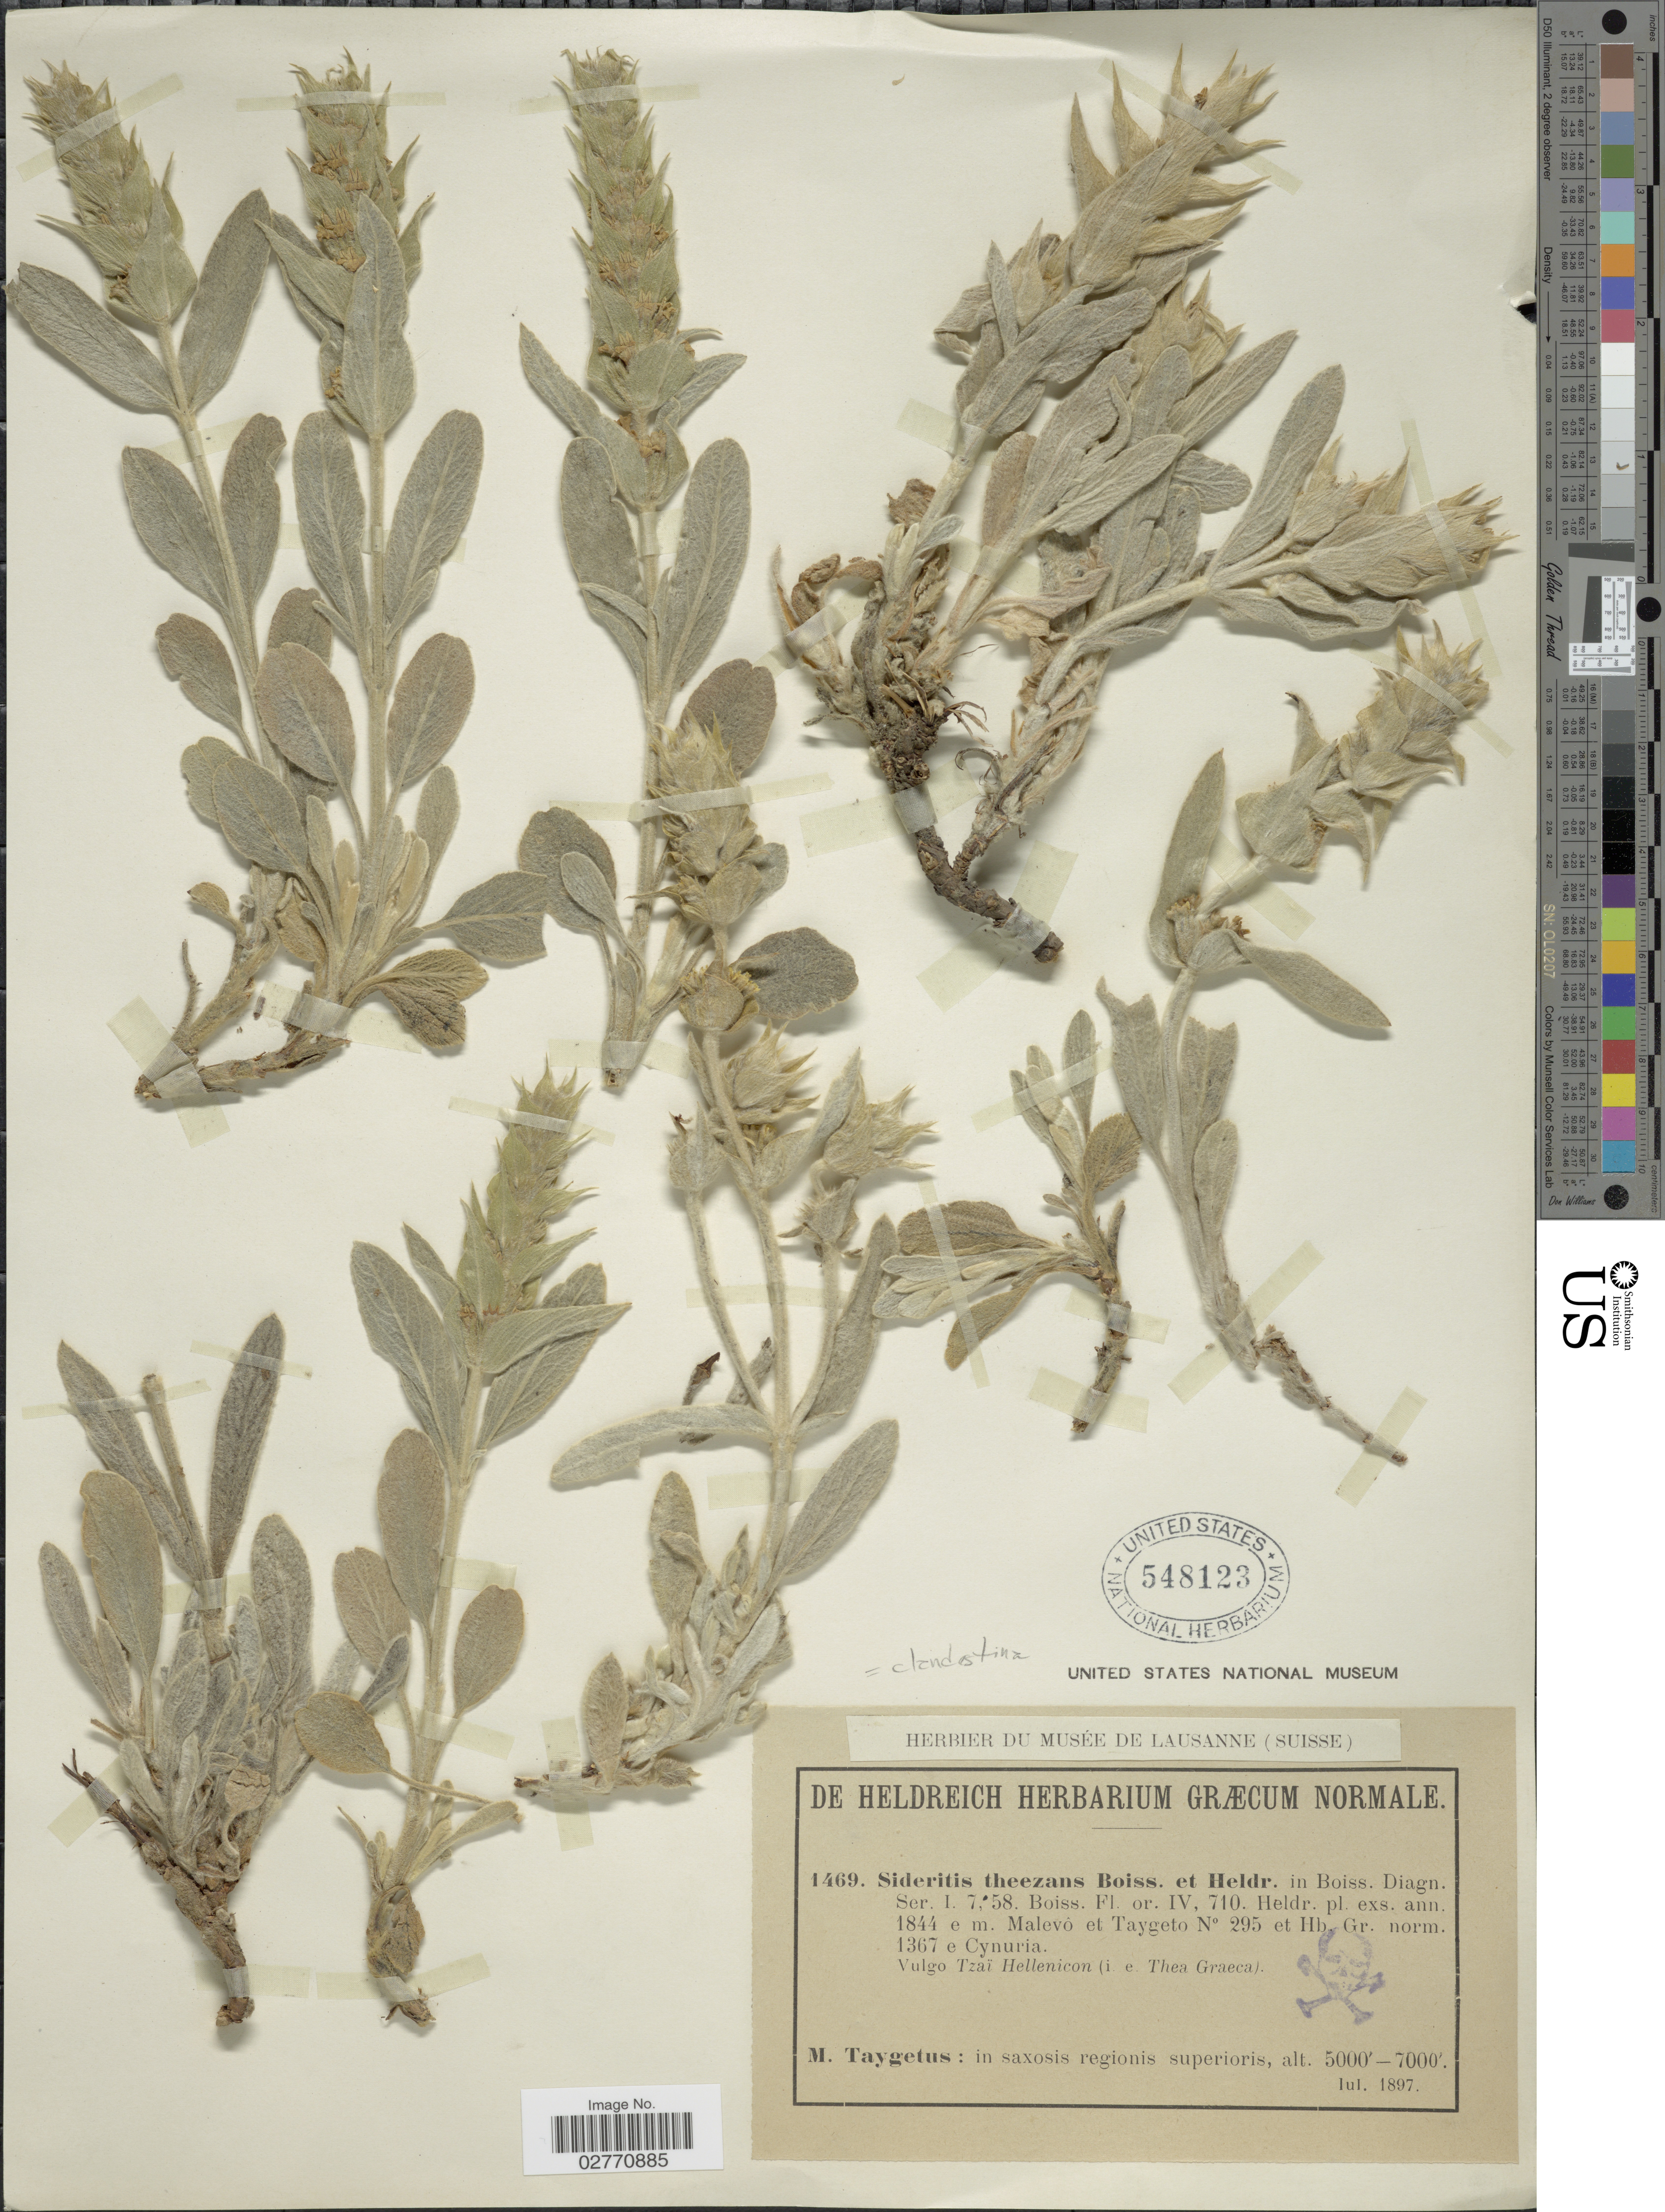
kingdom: Plantae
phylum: Tracheophyta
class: Magnoliopsida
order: Lamiales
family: Lamiaceae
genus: Sideritis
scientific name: Sideritis clandestina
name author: (Bory & Chaub.) Hayek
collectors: -. De Heldreich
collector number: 1469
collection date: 1897-07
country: Greece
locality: M. Taygetus: In saxosis regionis superioris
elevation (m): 1524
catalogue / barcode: US 548123